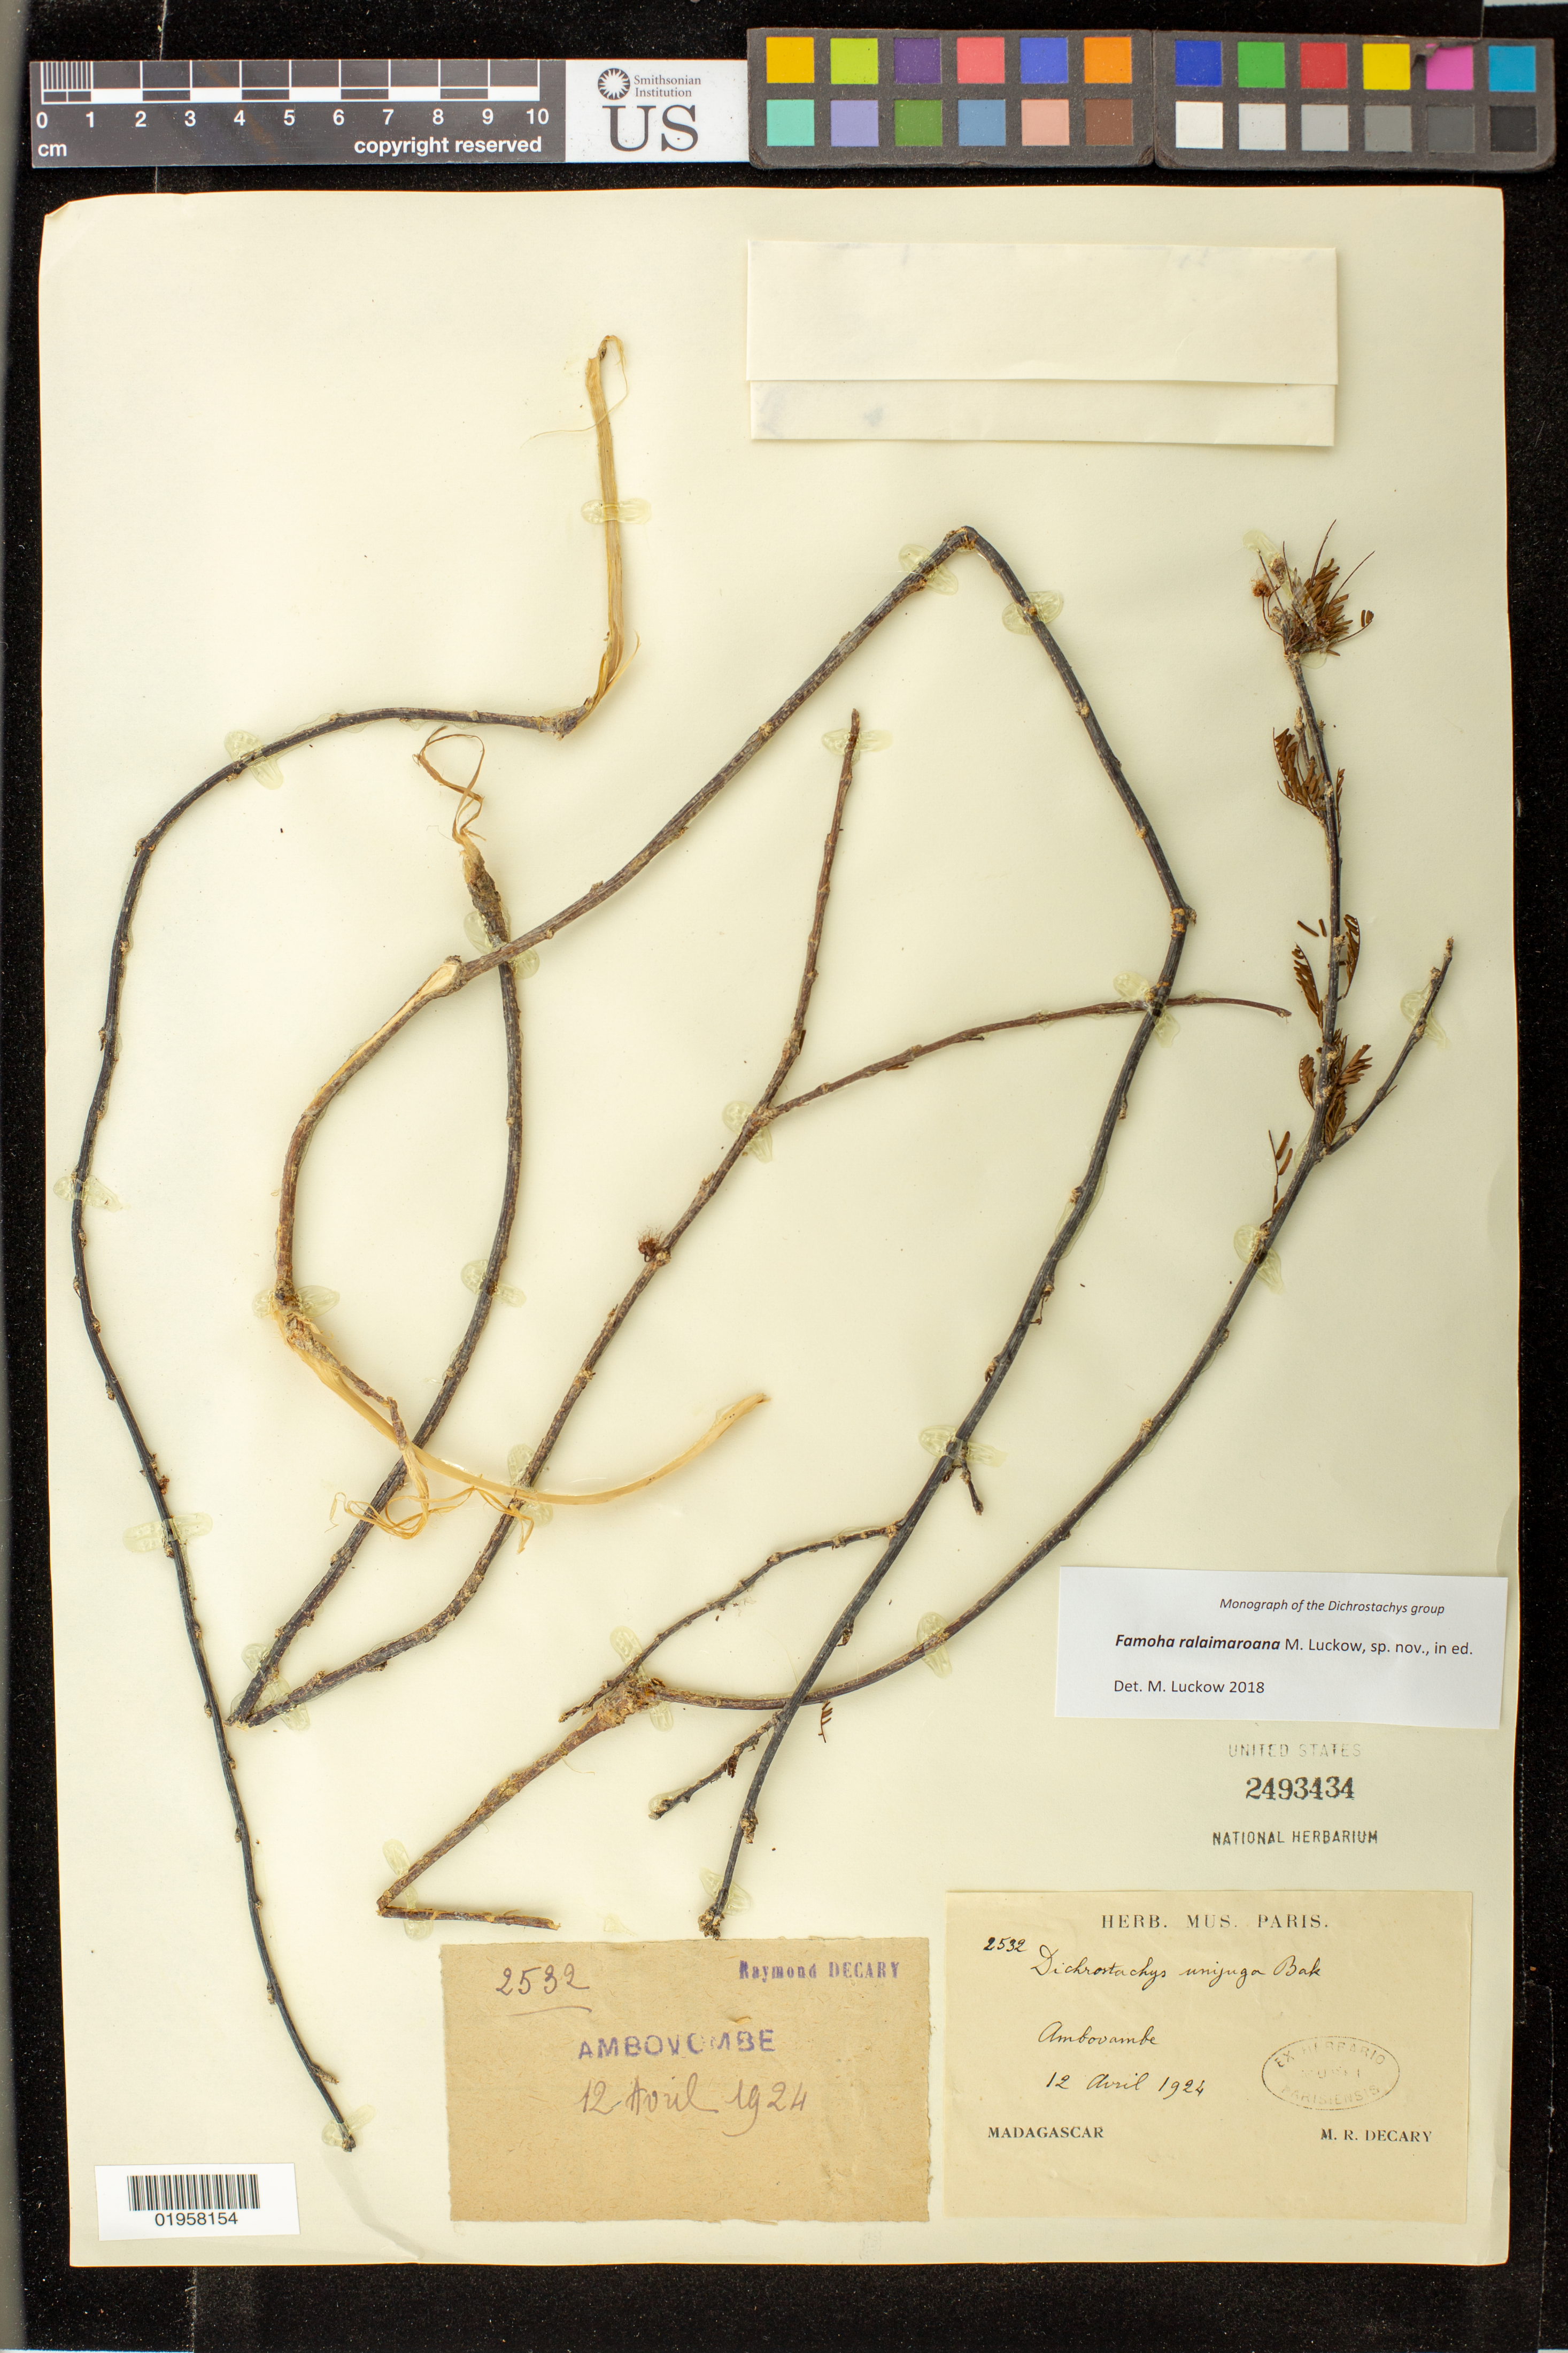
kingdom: Plantae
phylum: Tracheophyta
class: Magnoliopsida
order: Fabales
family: Fabaceae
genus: Dichrostachys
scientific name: Dichrostachys unijuga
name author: Baker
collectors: R. Decary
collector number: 2532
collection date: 1924-04-12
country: Madagascar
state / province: Androy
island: Madagascar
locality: Ambovombe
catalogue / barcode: US 2493434